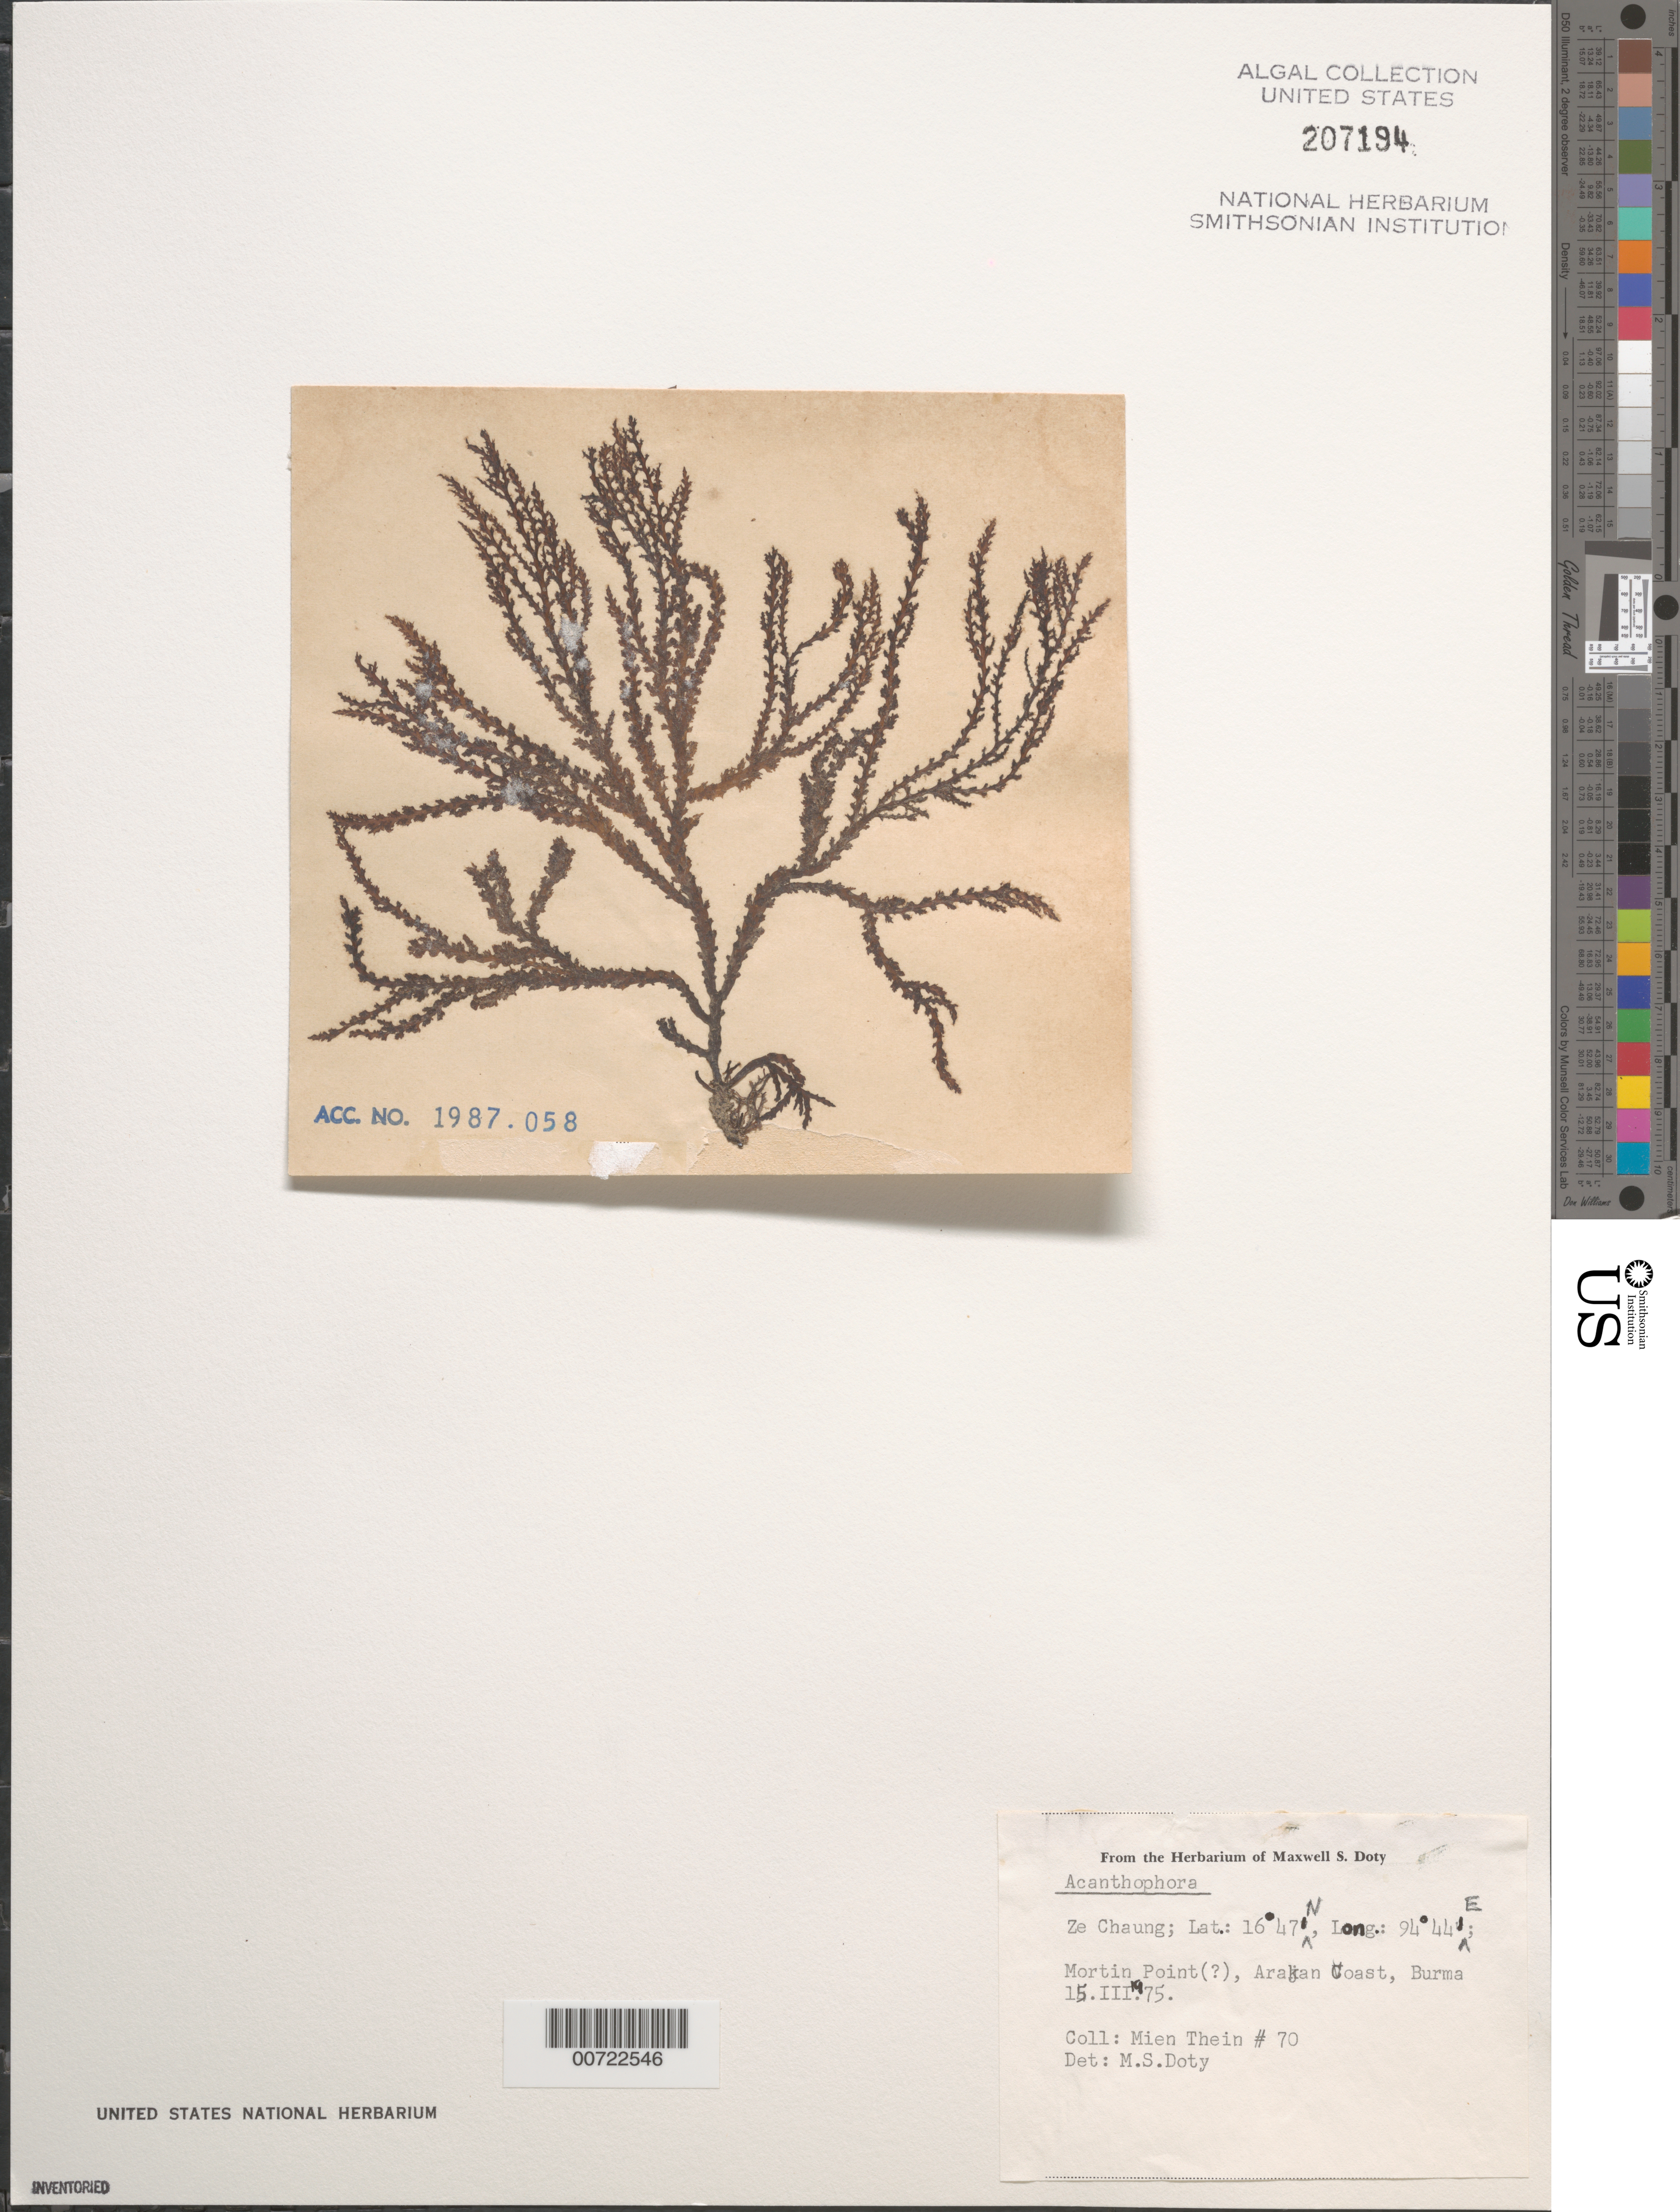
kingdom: Plantae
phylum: Rhodophyta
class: Florideophyceae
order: Ceramiales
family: Rhodomelaceae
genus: Acanthophora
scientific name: Acanthophora sp.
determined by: Doty, M. S.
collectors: M. Thein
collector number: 70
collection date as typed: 15 Mar 1975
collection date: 1975-03-15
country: Myanmar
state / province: Ayeyarwady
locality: Ze Chaung, Mortin Point (?), Arakan Coast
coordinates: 16 47', 94 44'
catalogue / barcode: US 207194